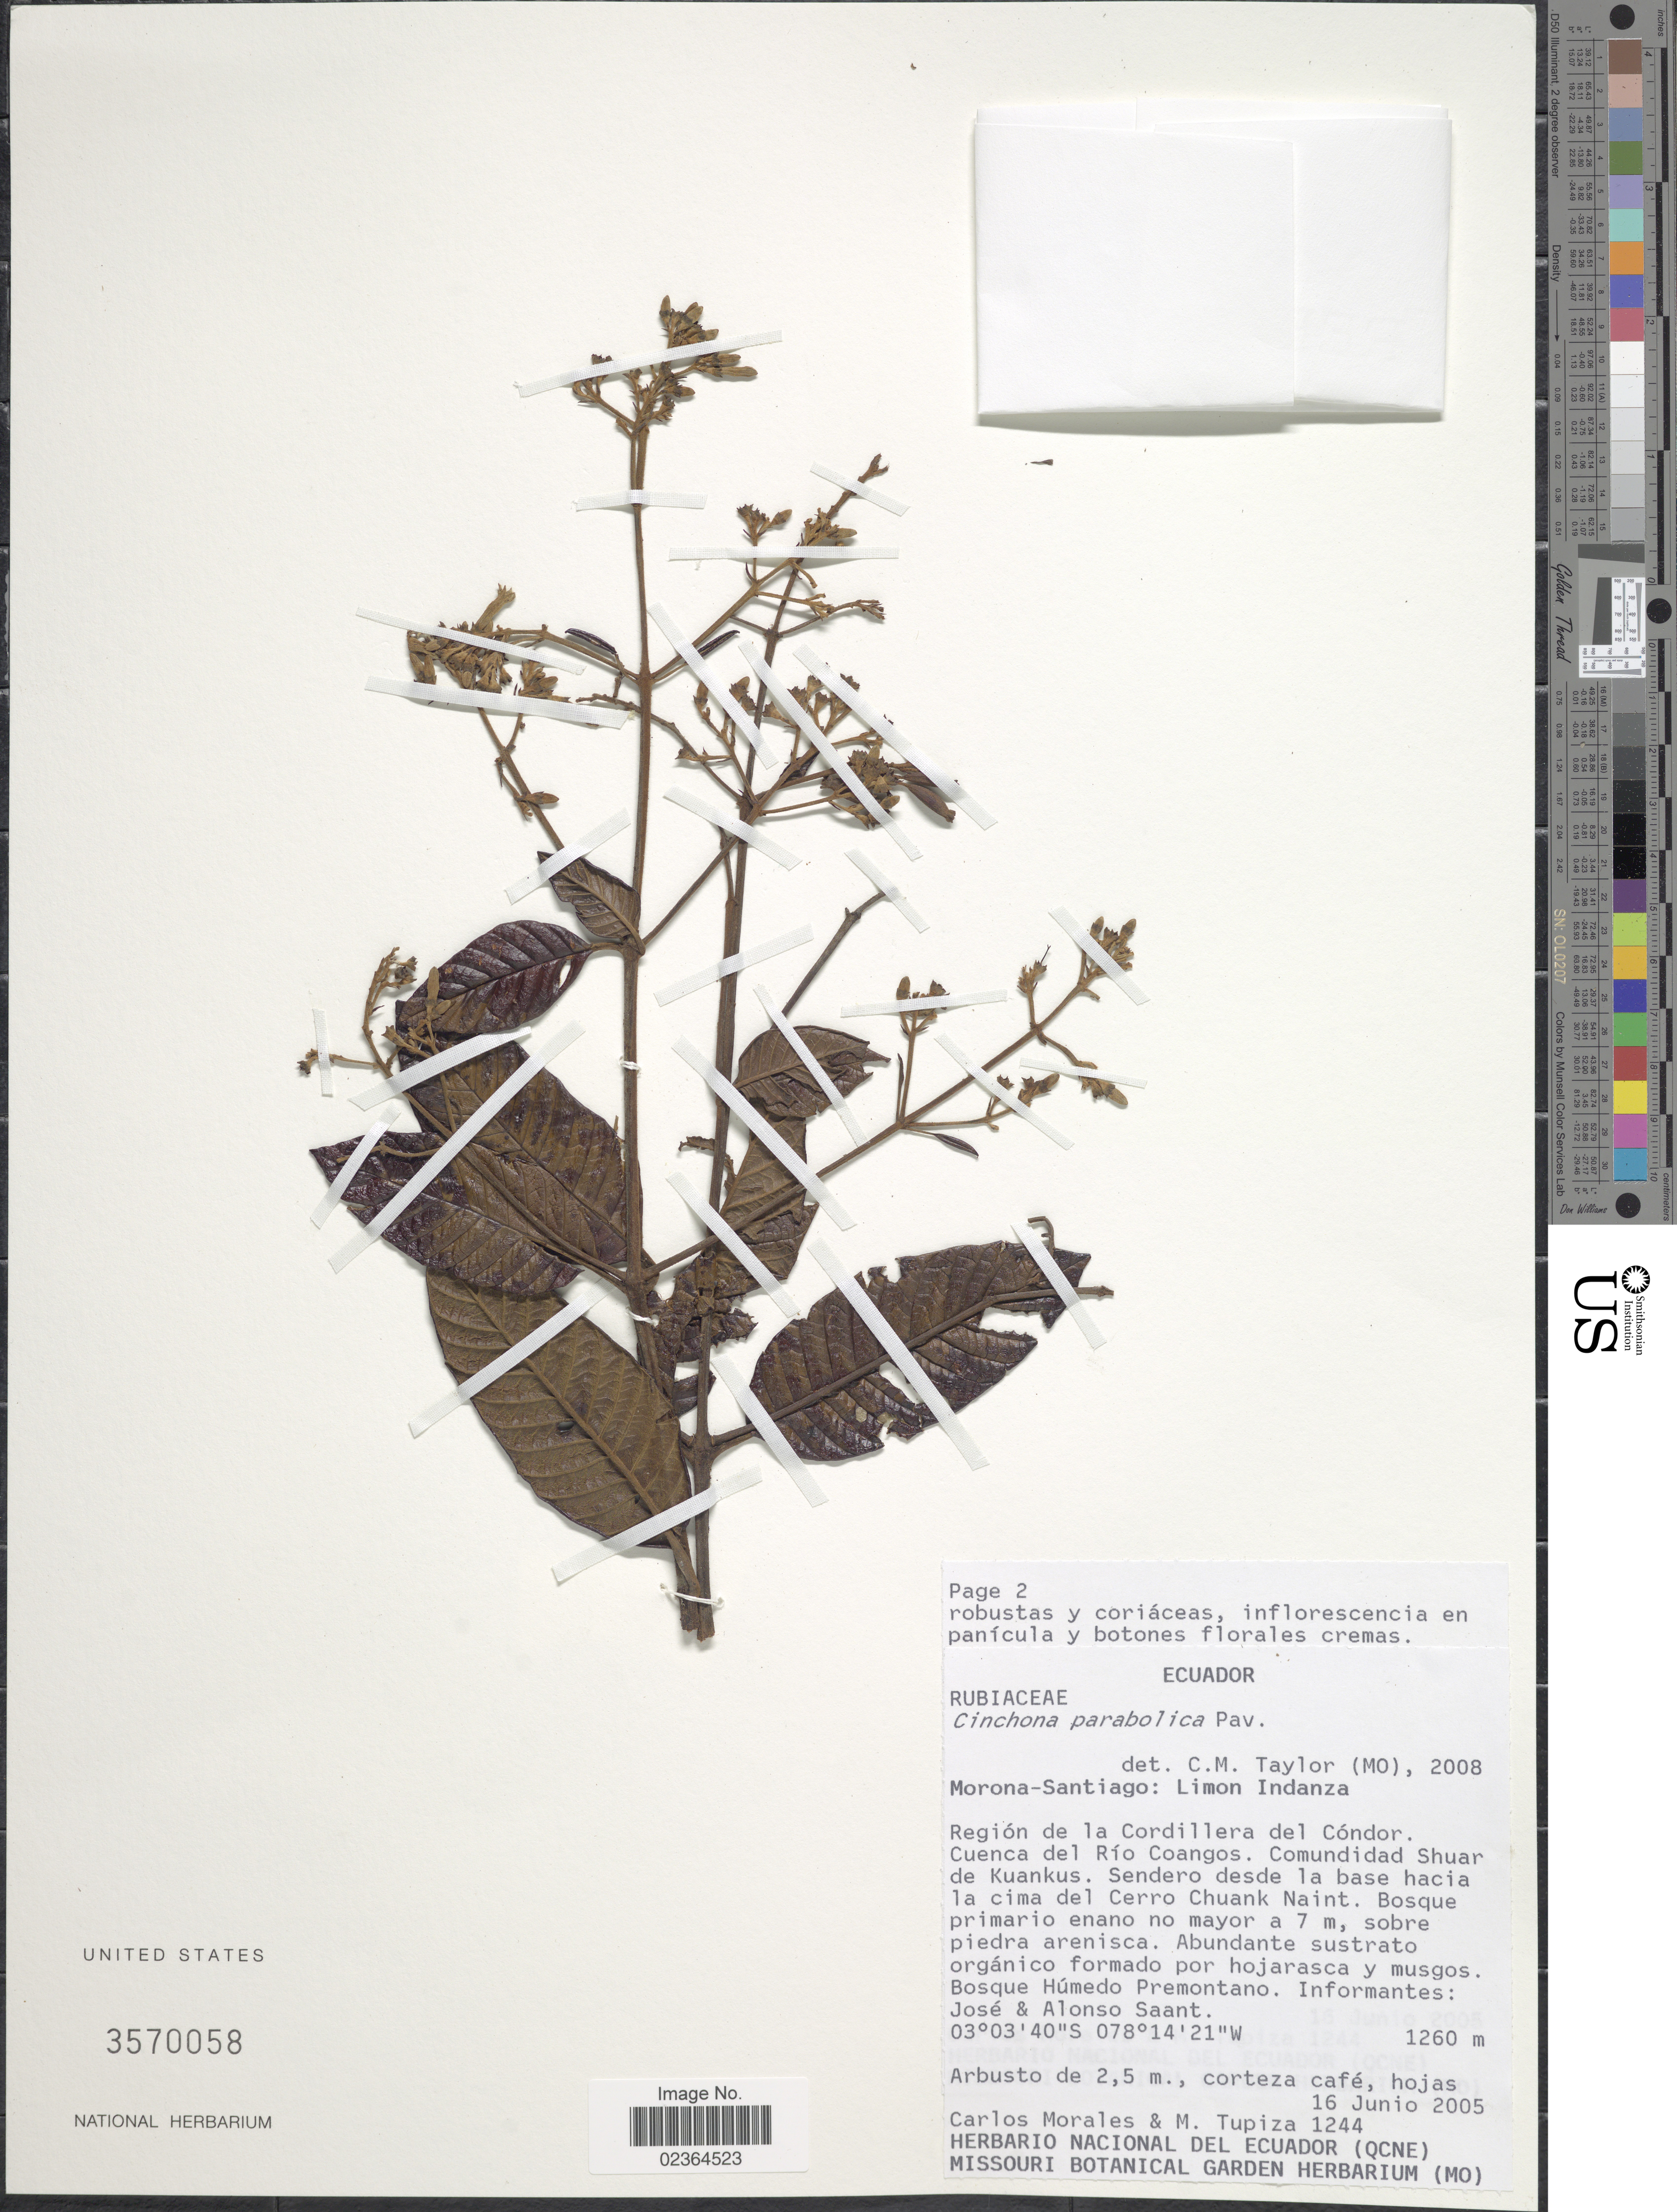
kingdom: Plantae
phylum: Tracheophyta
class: Magnoliopsida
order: Gentianales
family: Rubiaceae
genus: Cinchona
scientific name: Cinchona parabolica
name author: Pav.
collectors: C. Morales & M. Tupiza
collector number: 1244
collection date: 2005-06-16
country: Ecuador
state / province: Morona-Santiago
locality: Morono-Santiago: Limon Indanza, Region de la Cordillera del Condor, Cuenca del Rio Coangos, Comunidad Shuar de Kuankus, Sendero desde la base hacia la cima del Cerro Chuank Naint.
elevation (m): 1260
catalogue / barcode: US 3570058